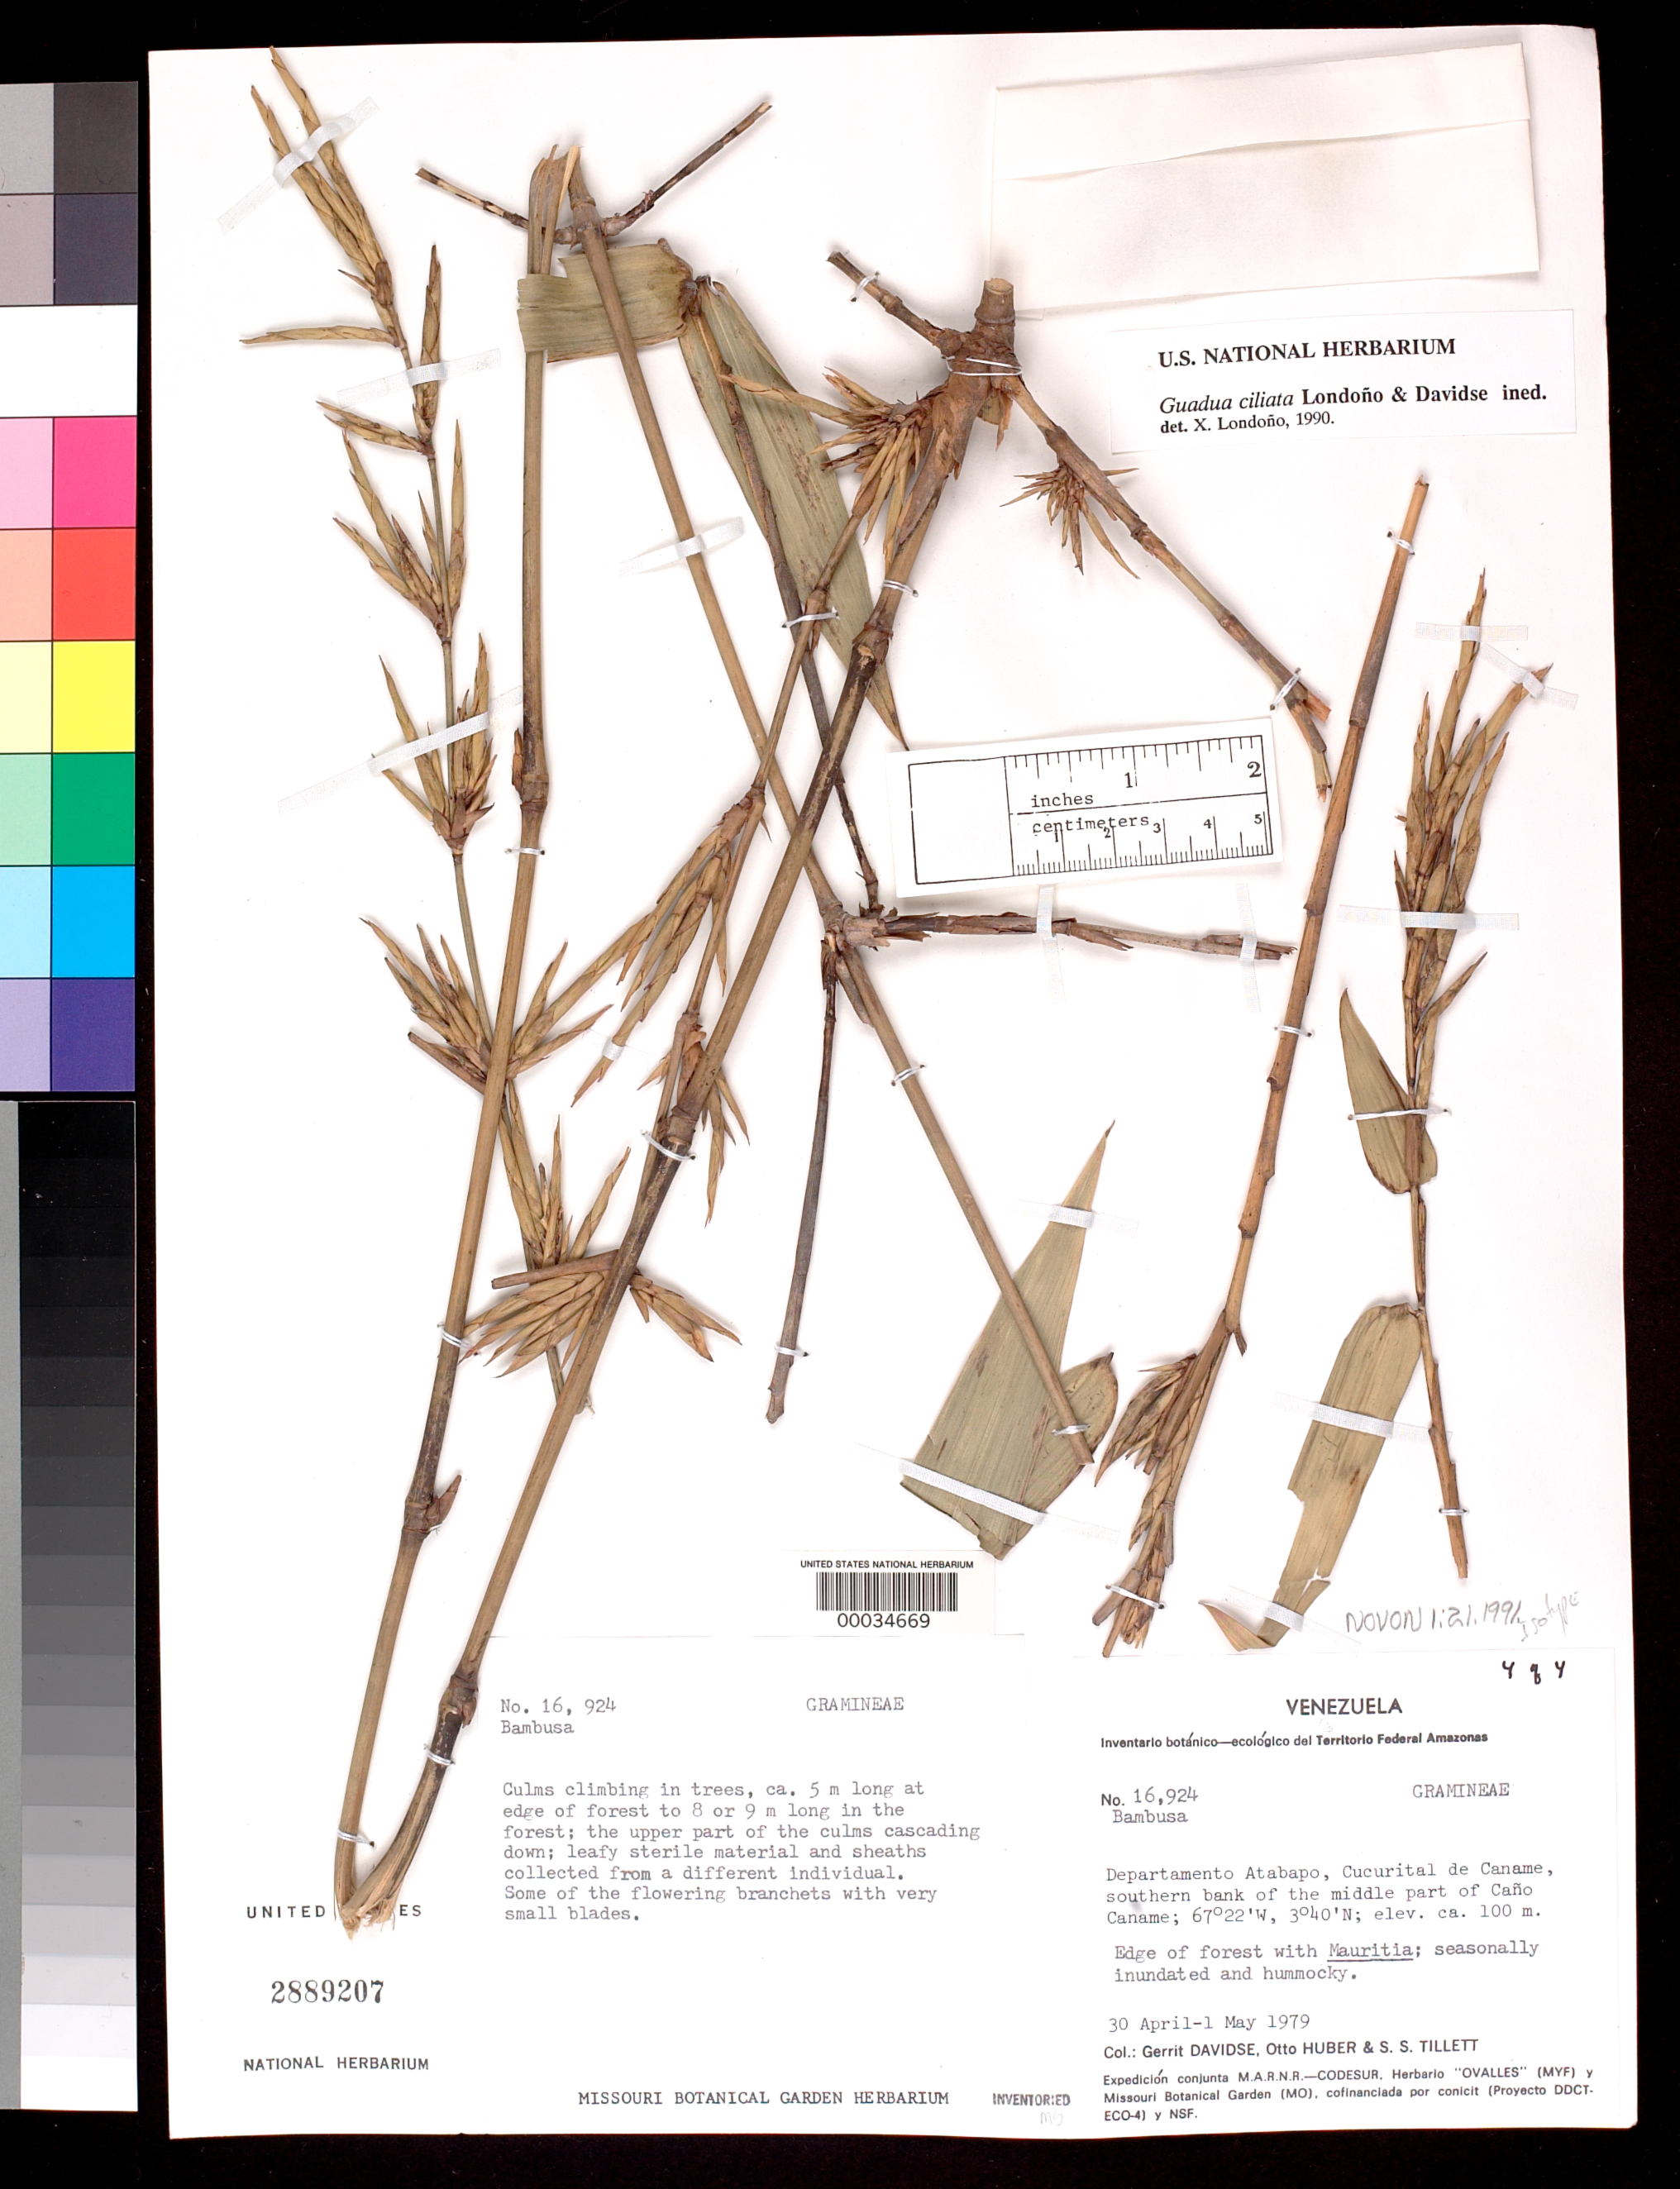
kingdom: Plantae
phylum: Tracheophyta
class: Liliopsida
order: Poales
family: Poaceae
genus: Guadua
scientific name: Guadua ciliata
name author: Londoño & Davidse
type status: Isotype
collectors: G. Davidse, O. Huber & S. S. Tillett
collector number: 16924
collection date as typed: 30 Apr 1979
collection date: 1979-04-30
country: Venezuela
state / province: Amazonas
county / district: Atabapo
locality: Cucurital de Caname, southern bank of middle part of Cano Caname.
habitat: Edge of forest; seasonally inundated and hummocky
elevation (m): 100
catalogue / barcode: US 2889207